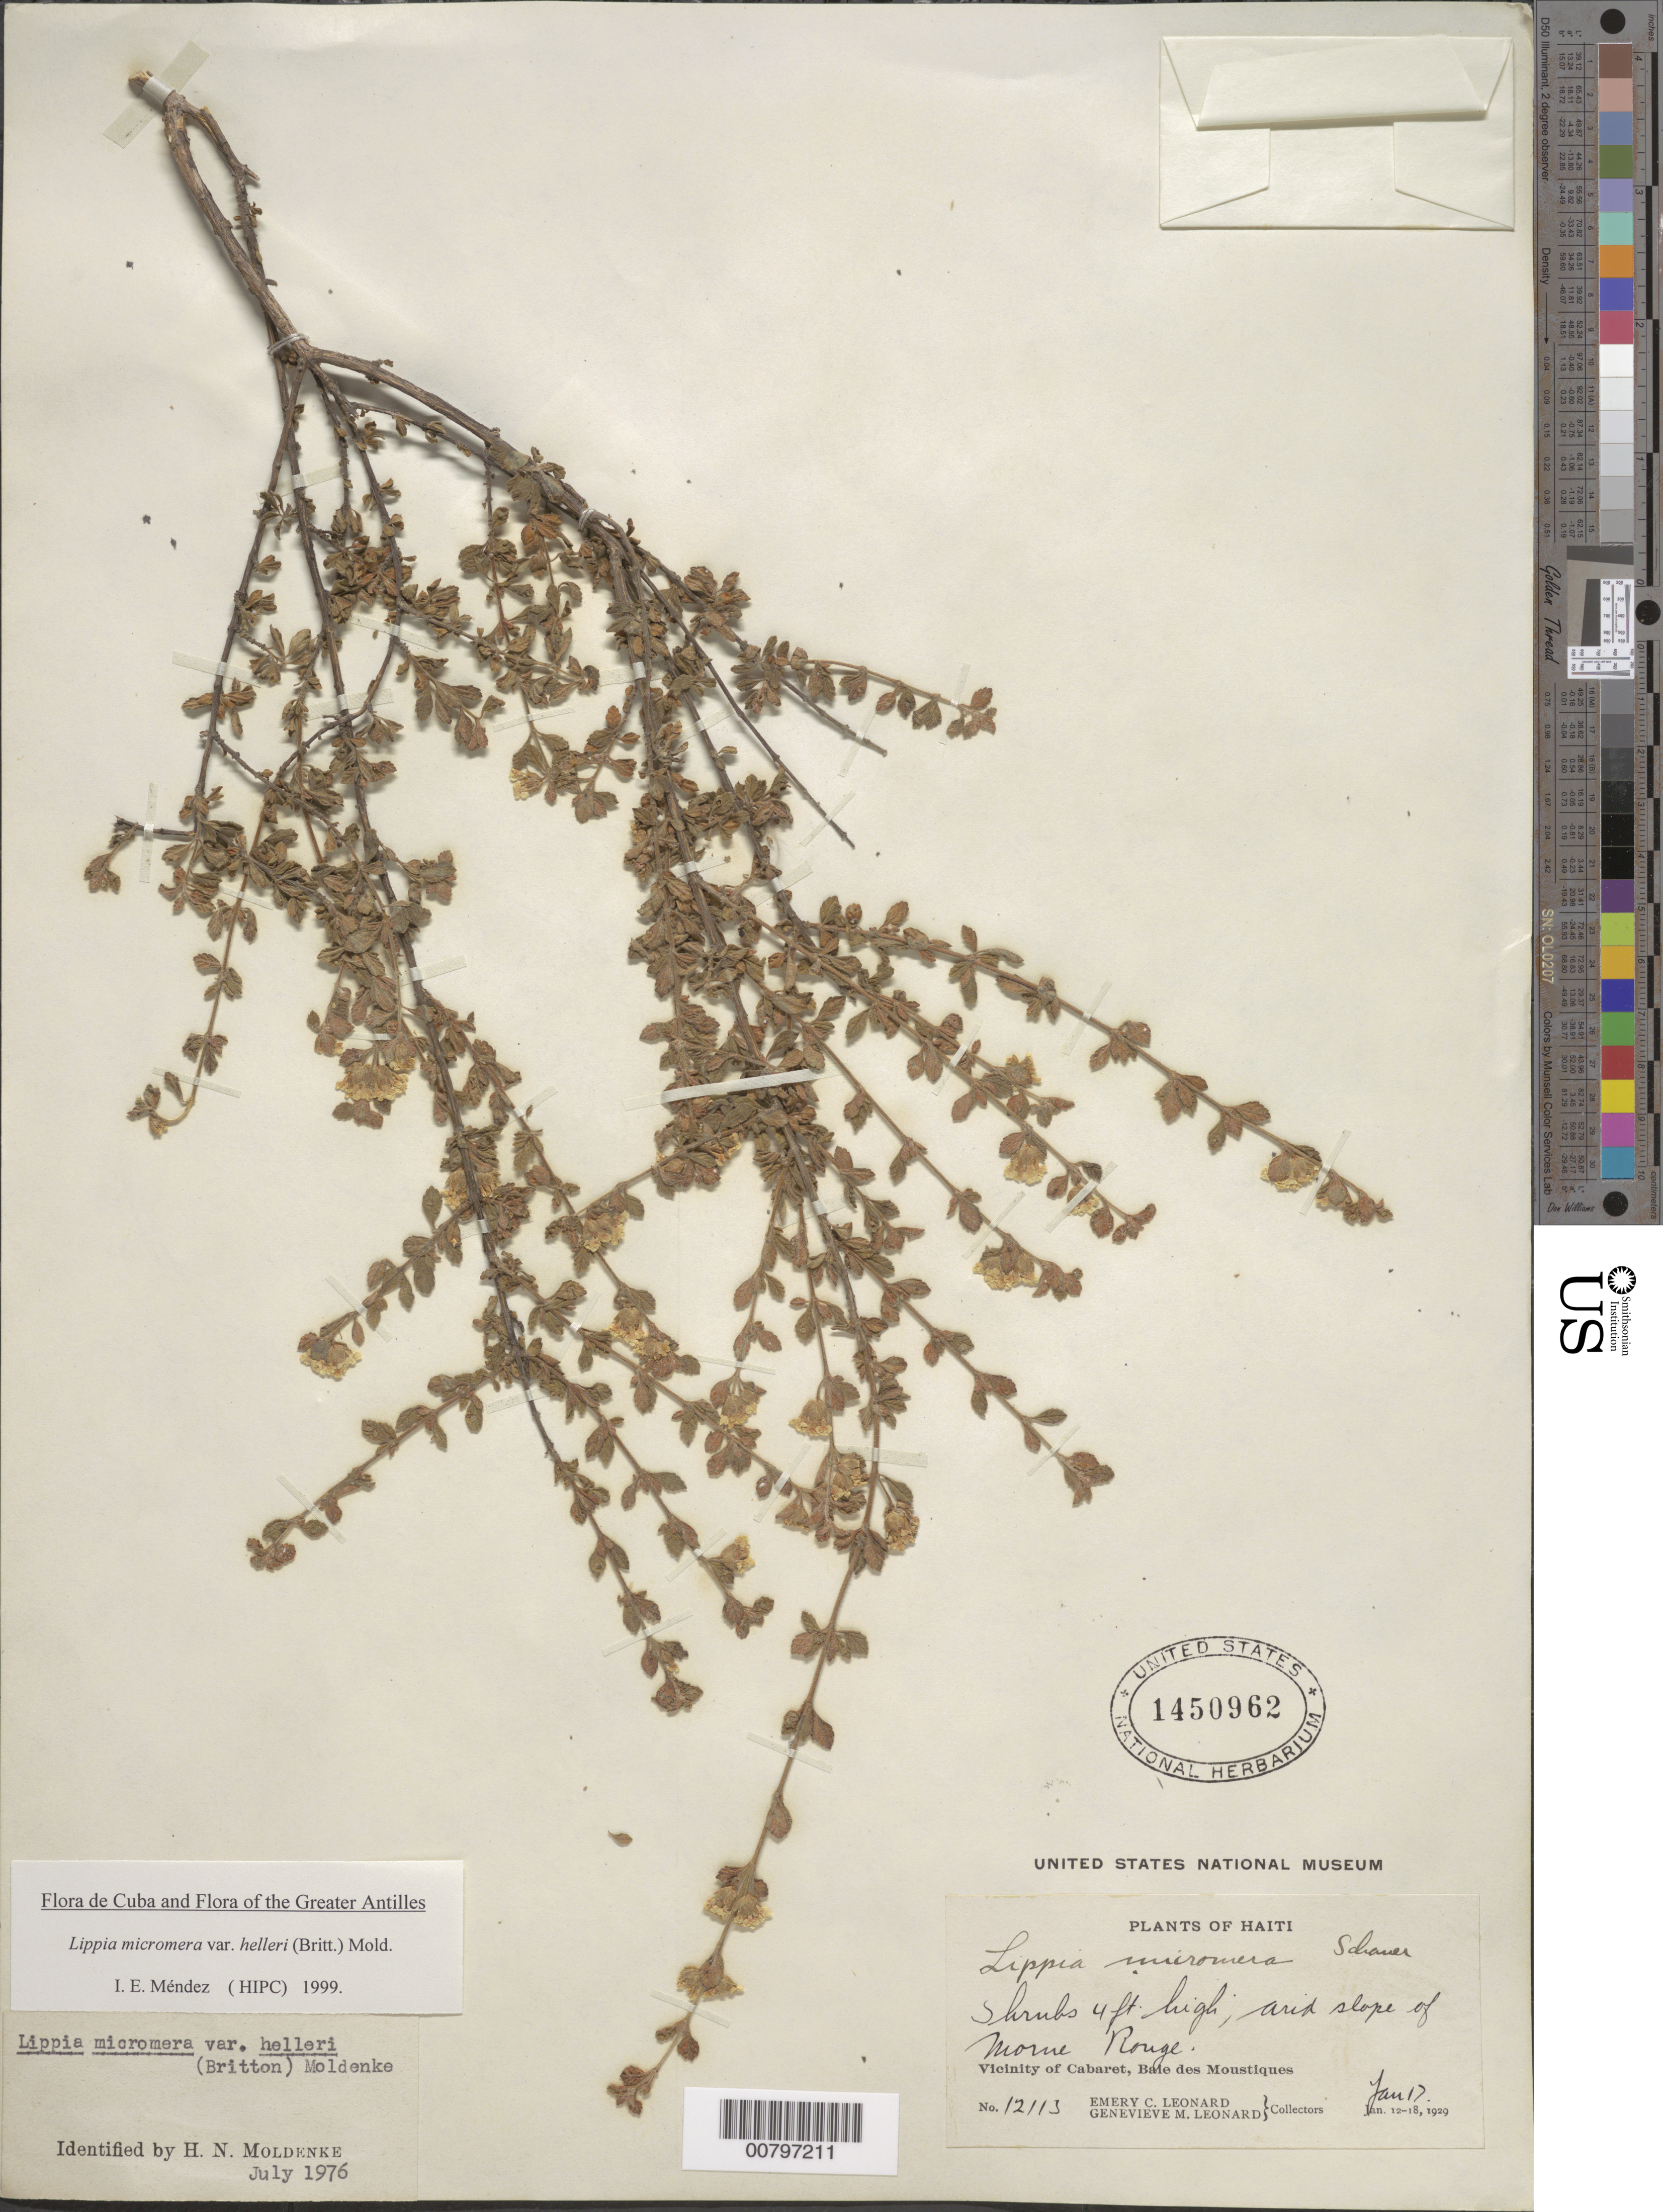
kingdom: Plantae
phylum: Tracheophyta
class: Magnoliopsida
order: Lamiales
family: Verbenaceae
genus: Lippia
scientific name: Lippia micromera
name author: Schauer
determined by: Méndez, Isidro E., (HIPC)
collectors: E. C. Leonard & G. M. Leonard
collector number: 12113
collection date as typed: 17 Jan 1929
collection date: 1929-01-17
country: Haiti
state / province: Nord-Ouest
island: Hispaniola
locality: Vicinity of Cabaret, Baie de Moustiques, Morne Rouge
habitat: Arid slope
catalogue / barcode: US 1450962